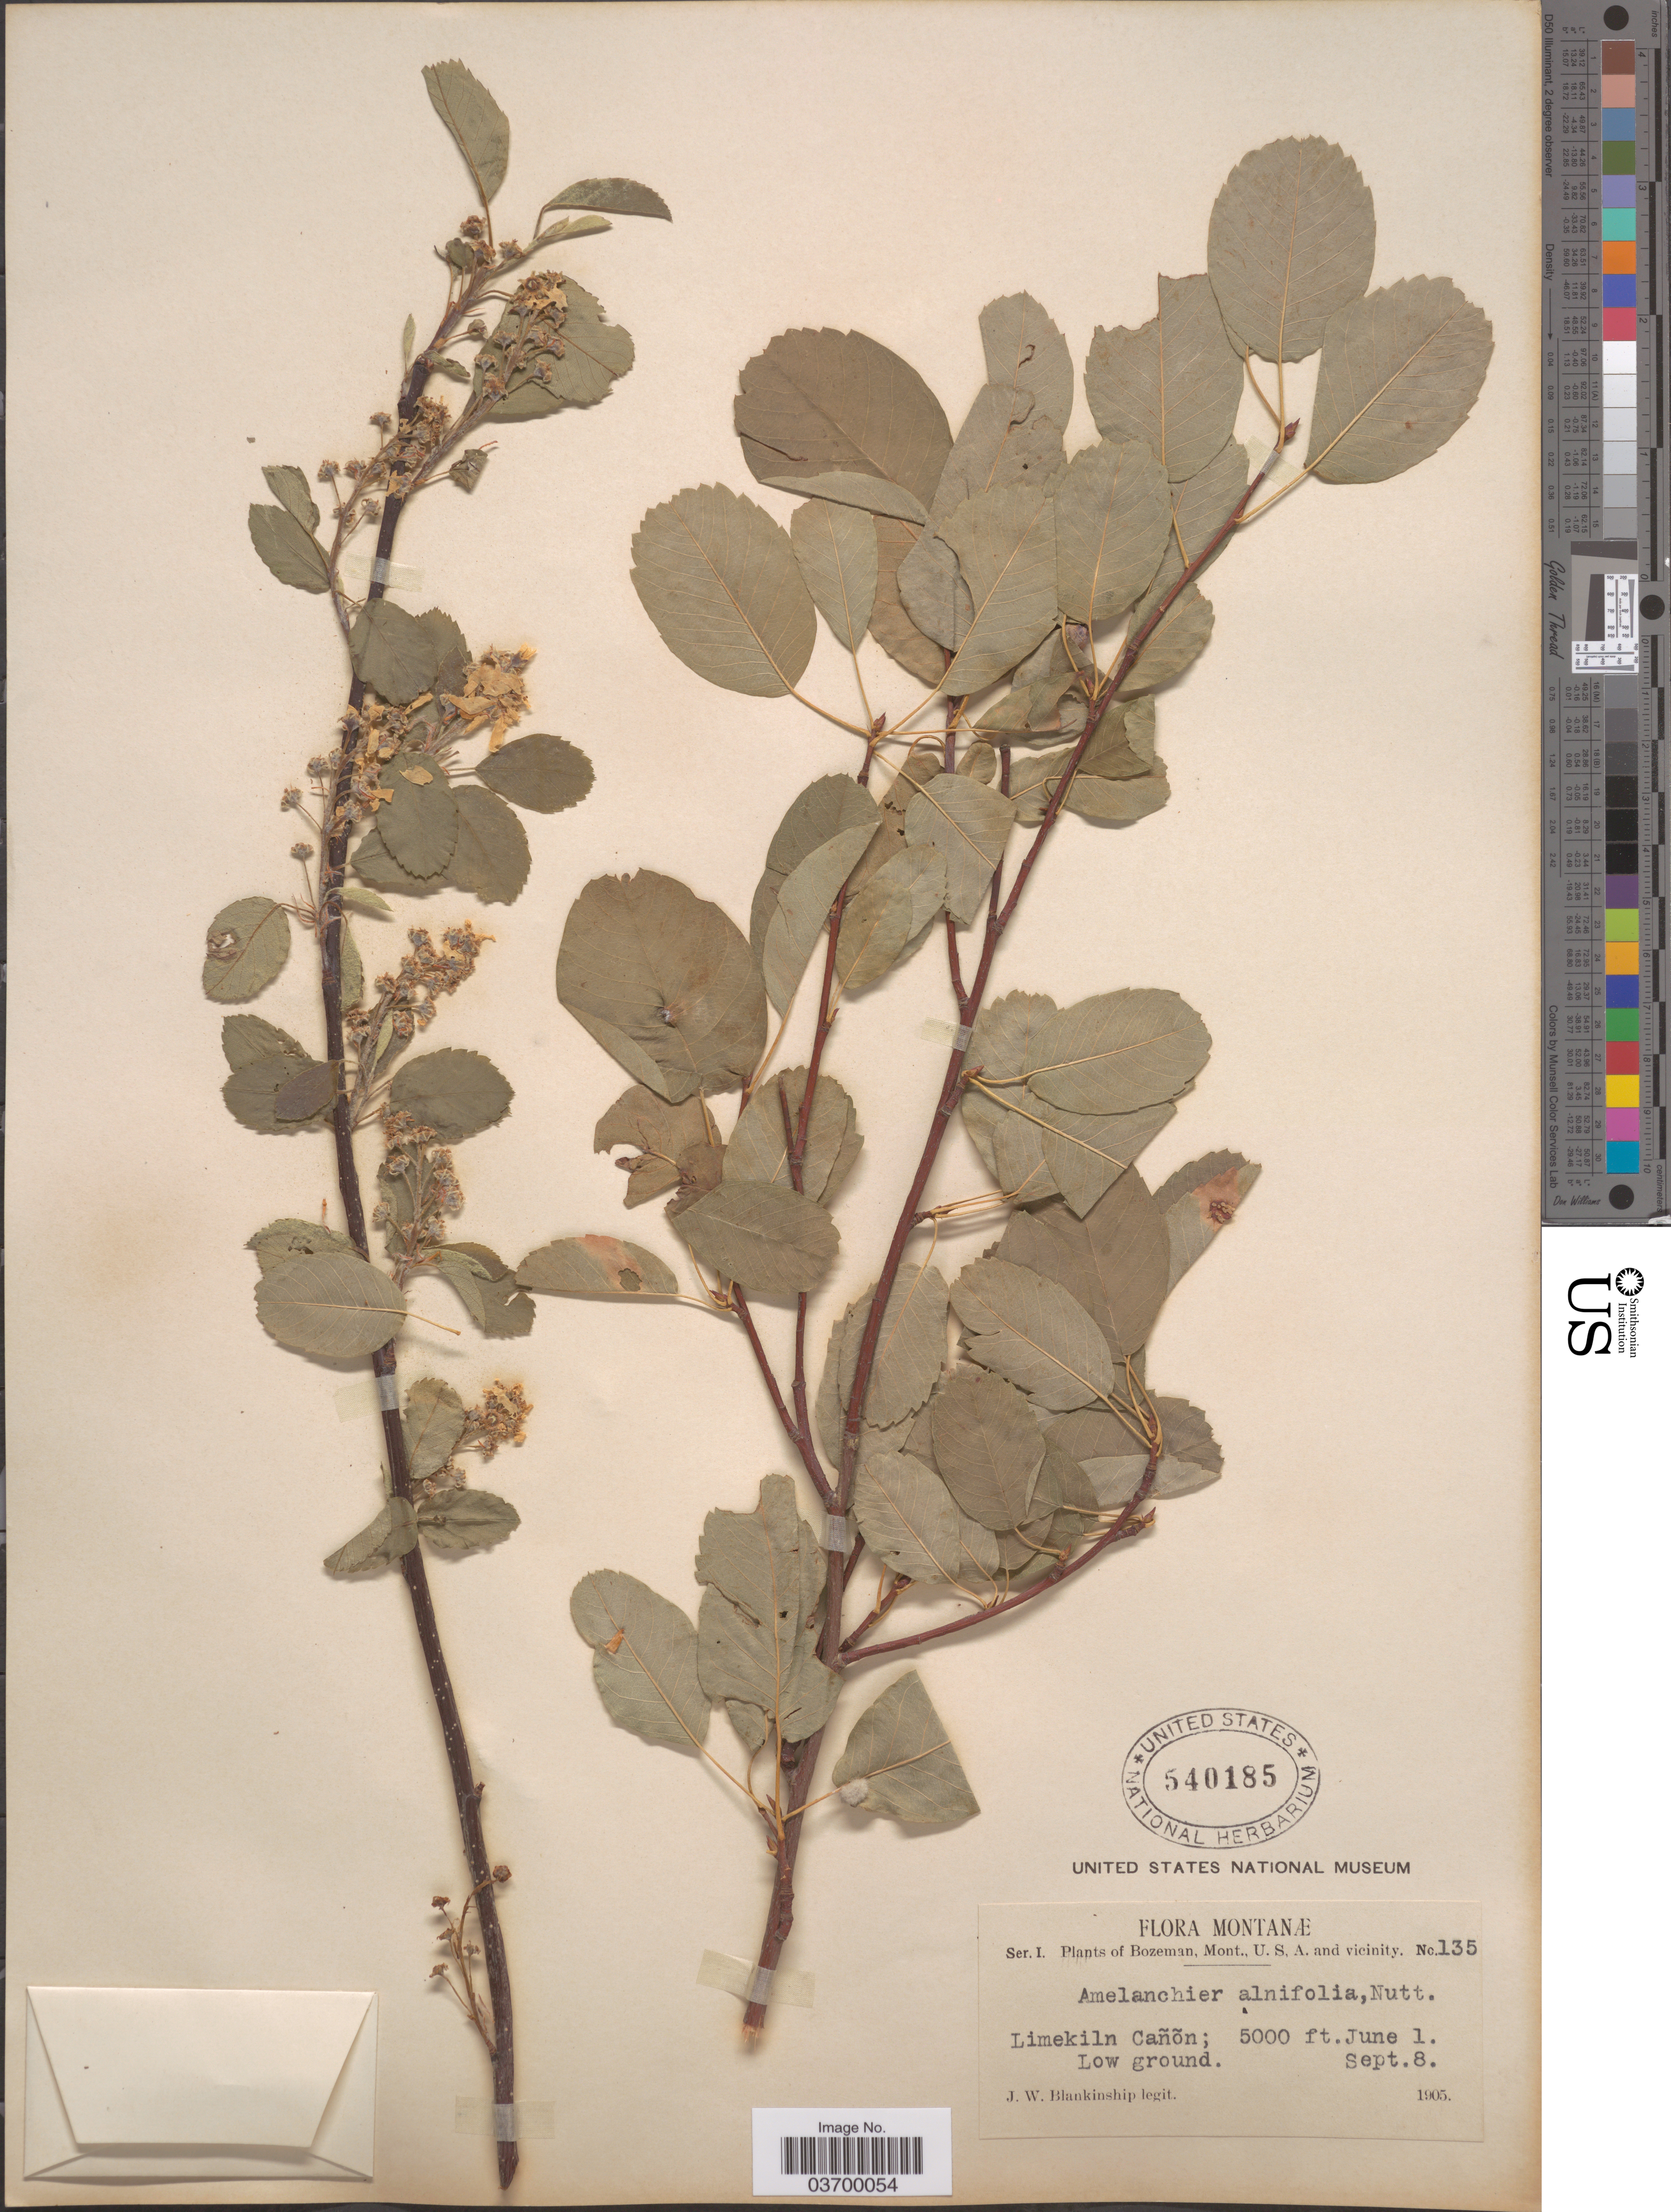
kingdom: Plantae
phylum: Tracheophyta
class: Magnoliopsida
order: Rosales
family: Rosaceae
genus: Amelanchier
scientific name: Amelanchier alnifolia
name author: (Nutt.) Nutt. ex M. Roem.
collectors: J. W. Blankinship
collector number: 135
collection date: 1905-06-01/1905-09-08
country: United States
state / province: Montana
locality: Bozeman, U. S, A. and vicinity. Limekiln Cañõn.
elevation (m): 1524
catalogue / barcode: US 540185